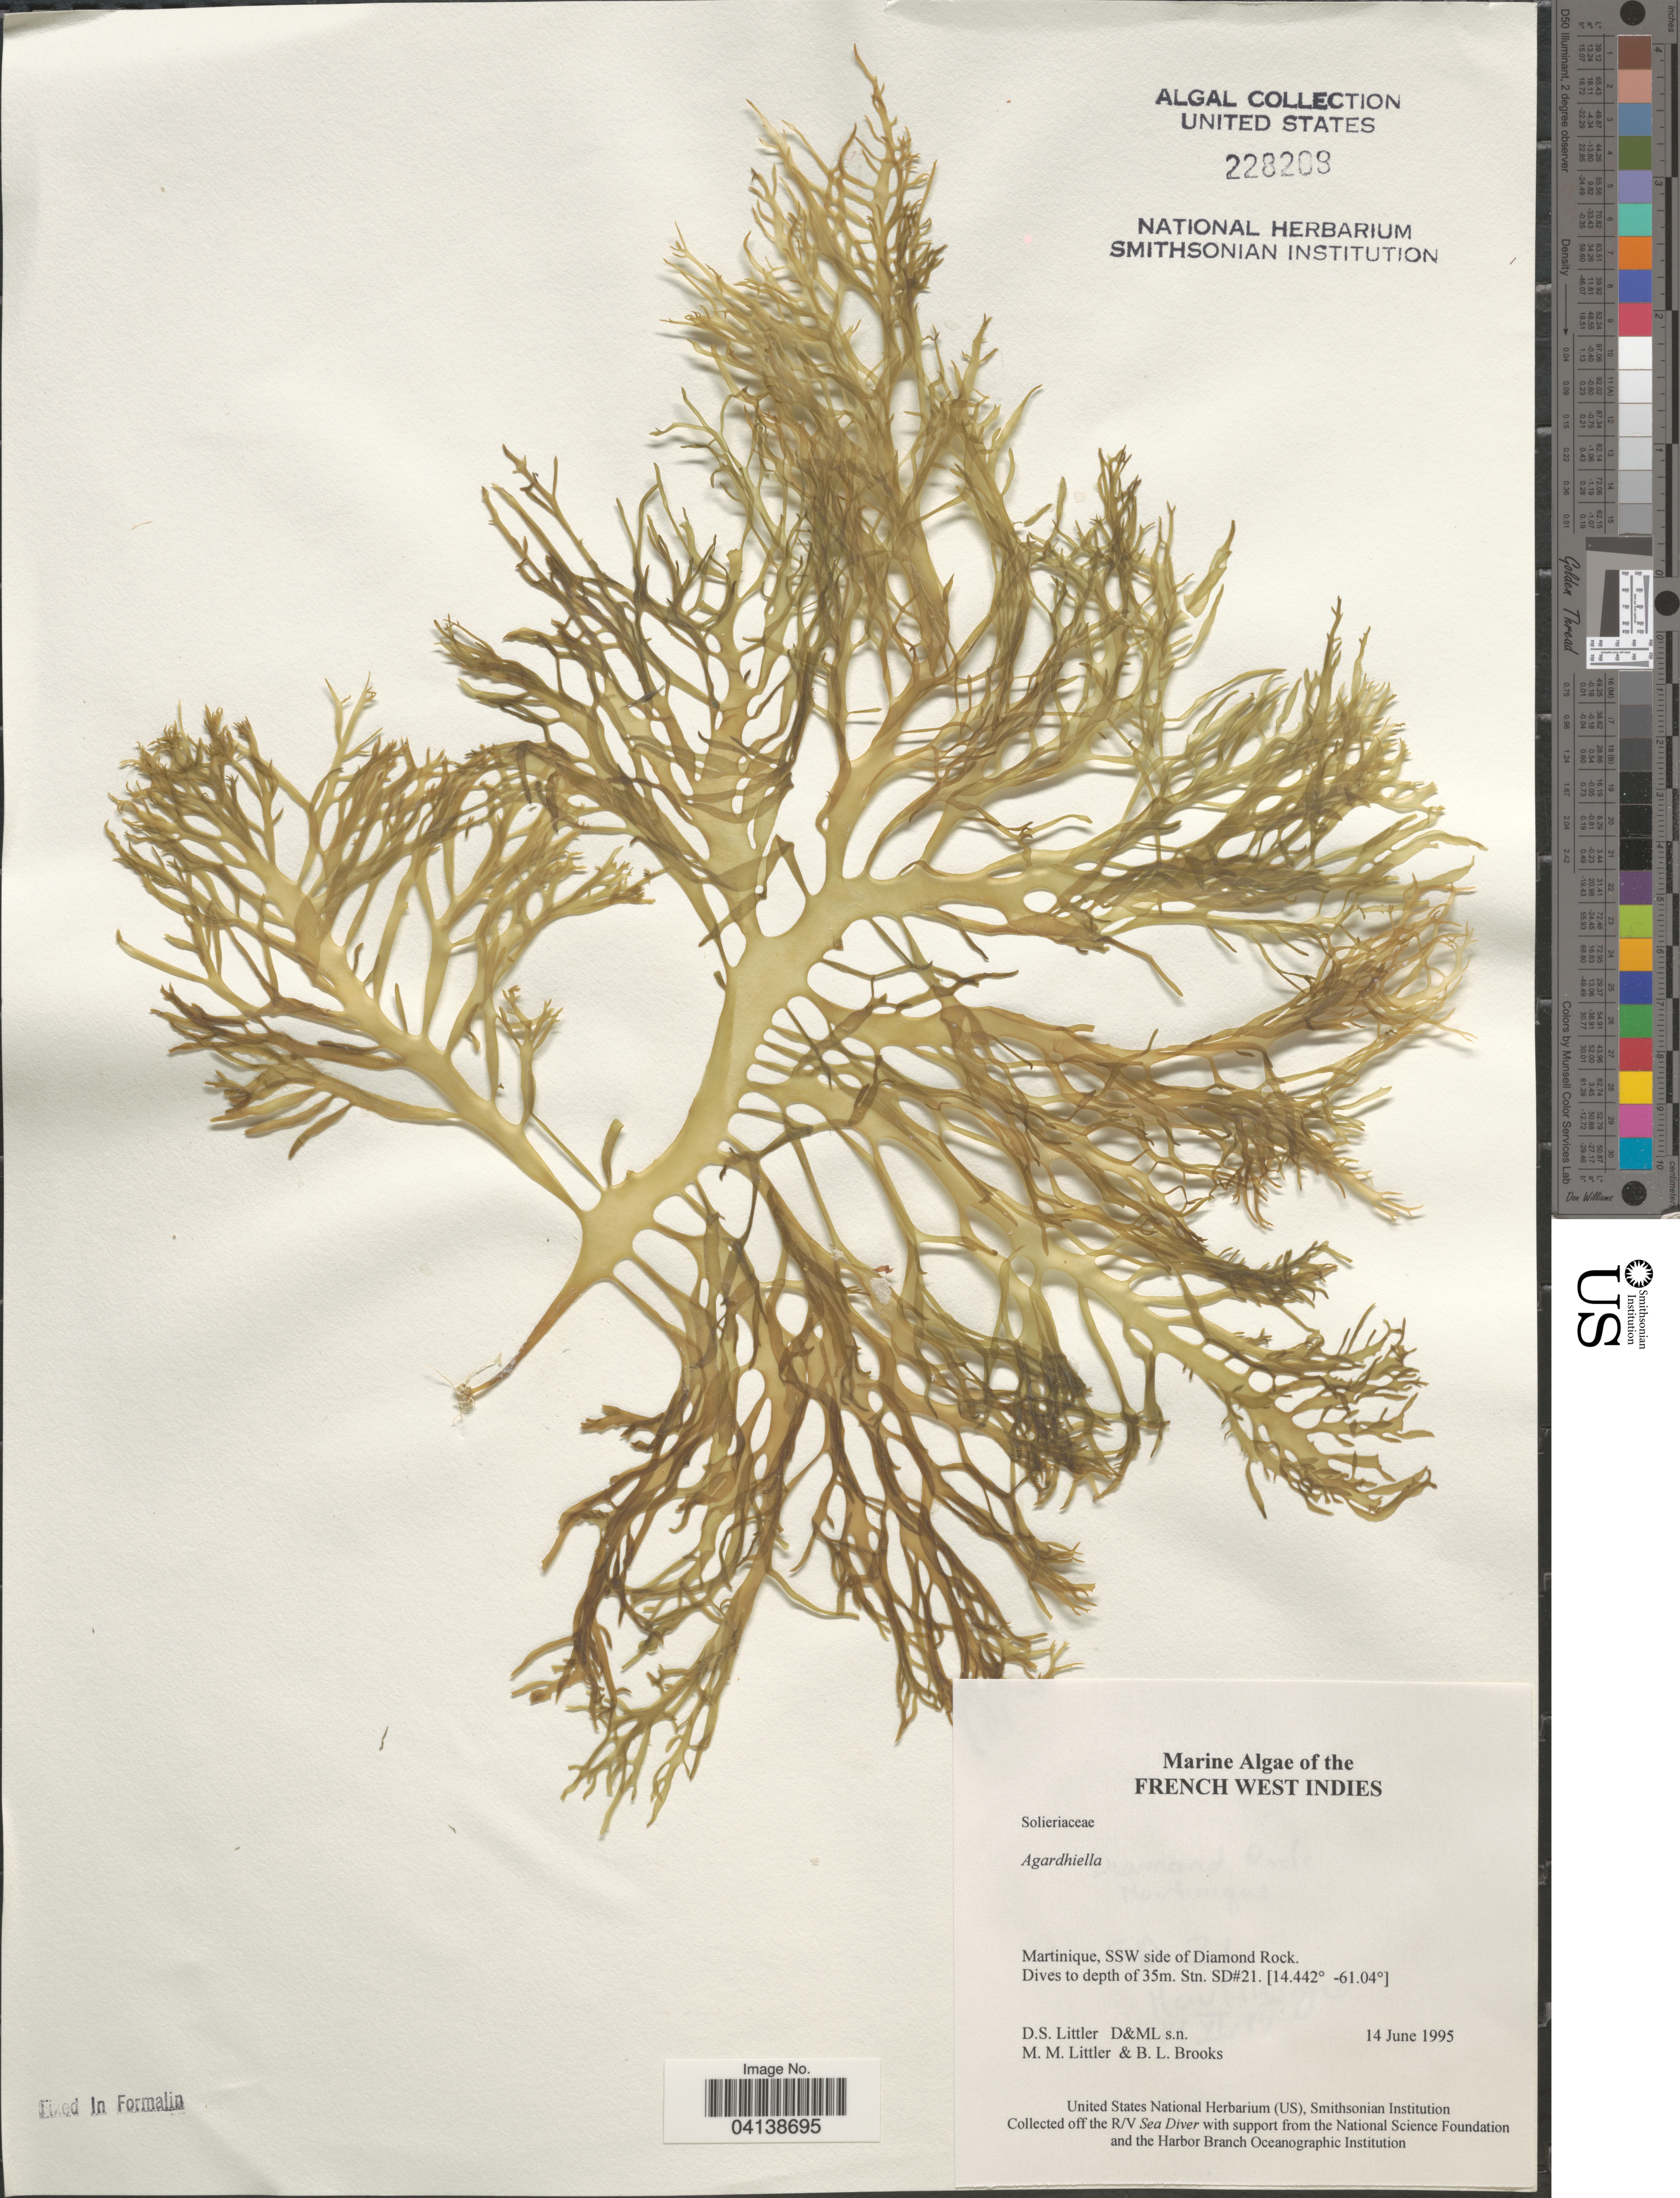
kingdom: Plantae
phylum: Rhodophyta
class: Florideophyceae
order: Gigartinales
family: Solieriaceae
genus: Agardhiella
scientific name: Agardhiella sp.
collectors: D. S. Littler & B. Brooks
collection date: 1995-06-14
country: Martinique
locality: French West Indies. SSW side of Diamond Rock. Stn. SD#21.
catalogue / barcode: US 228209